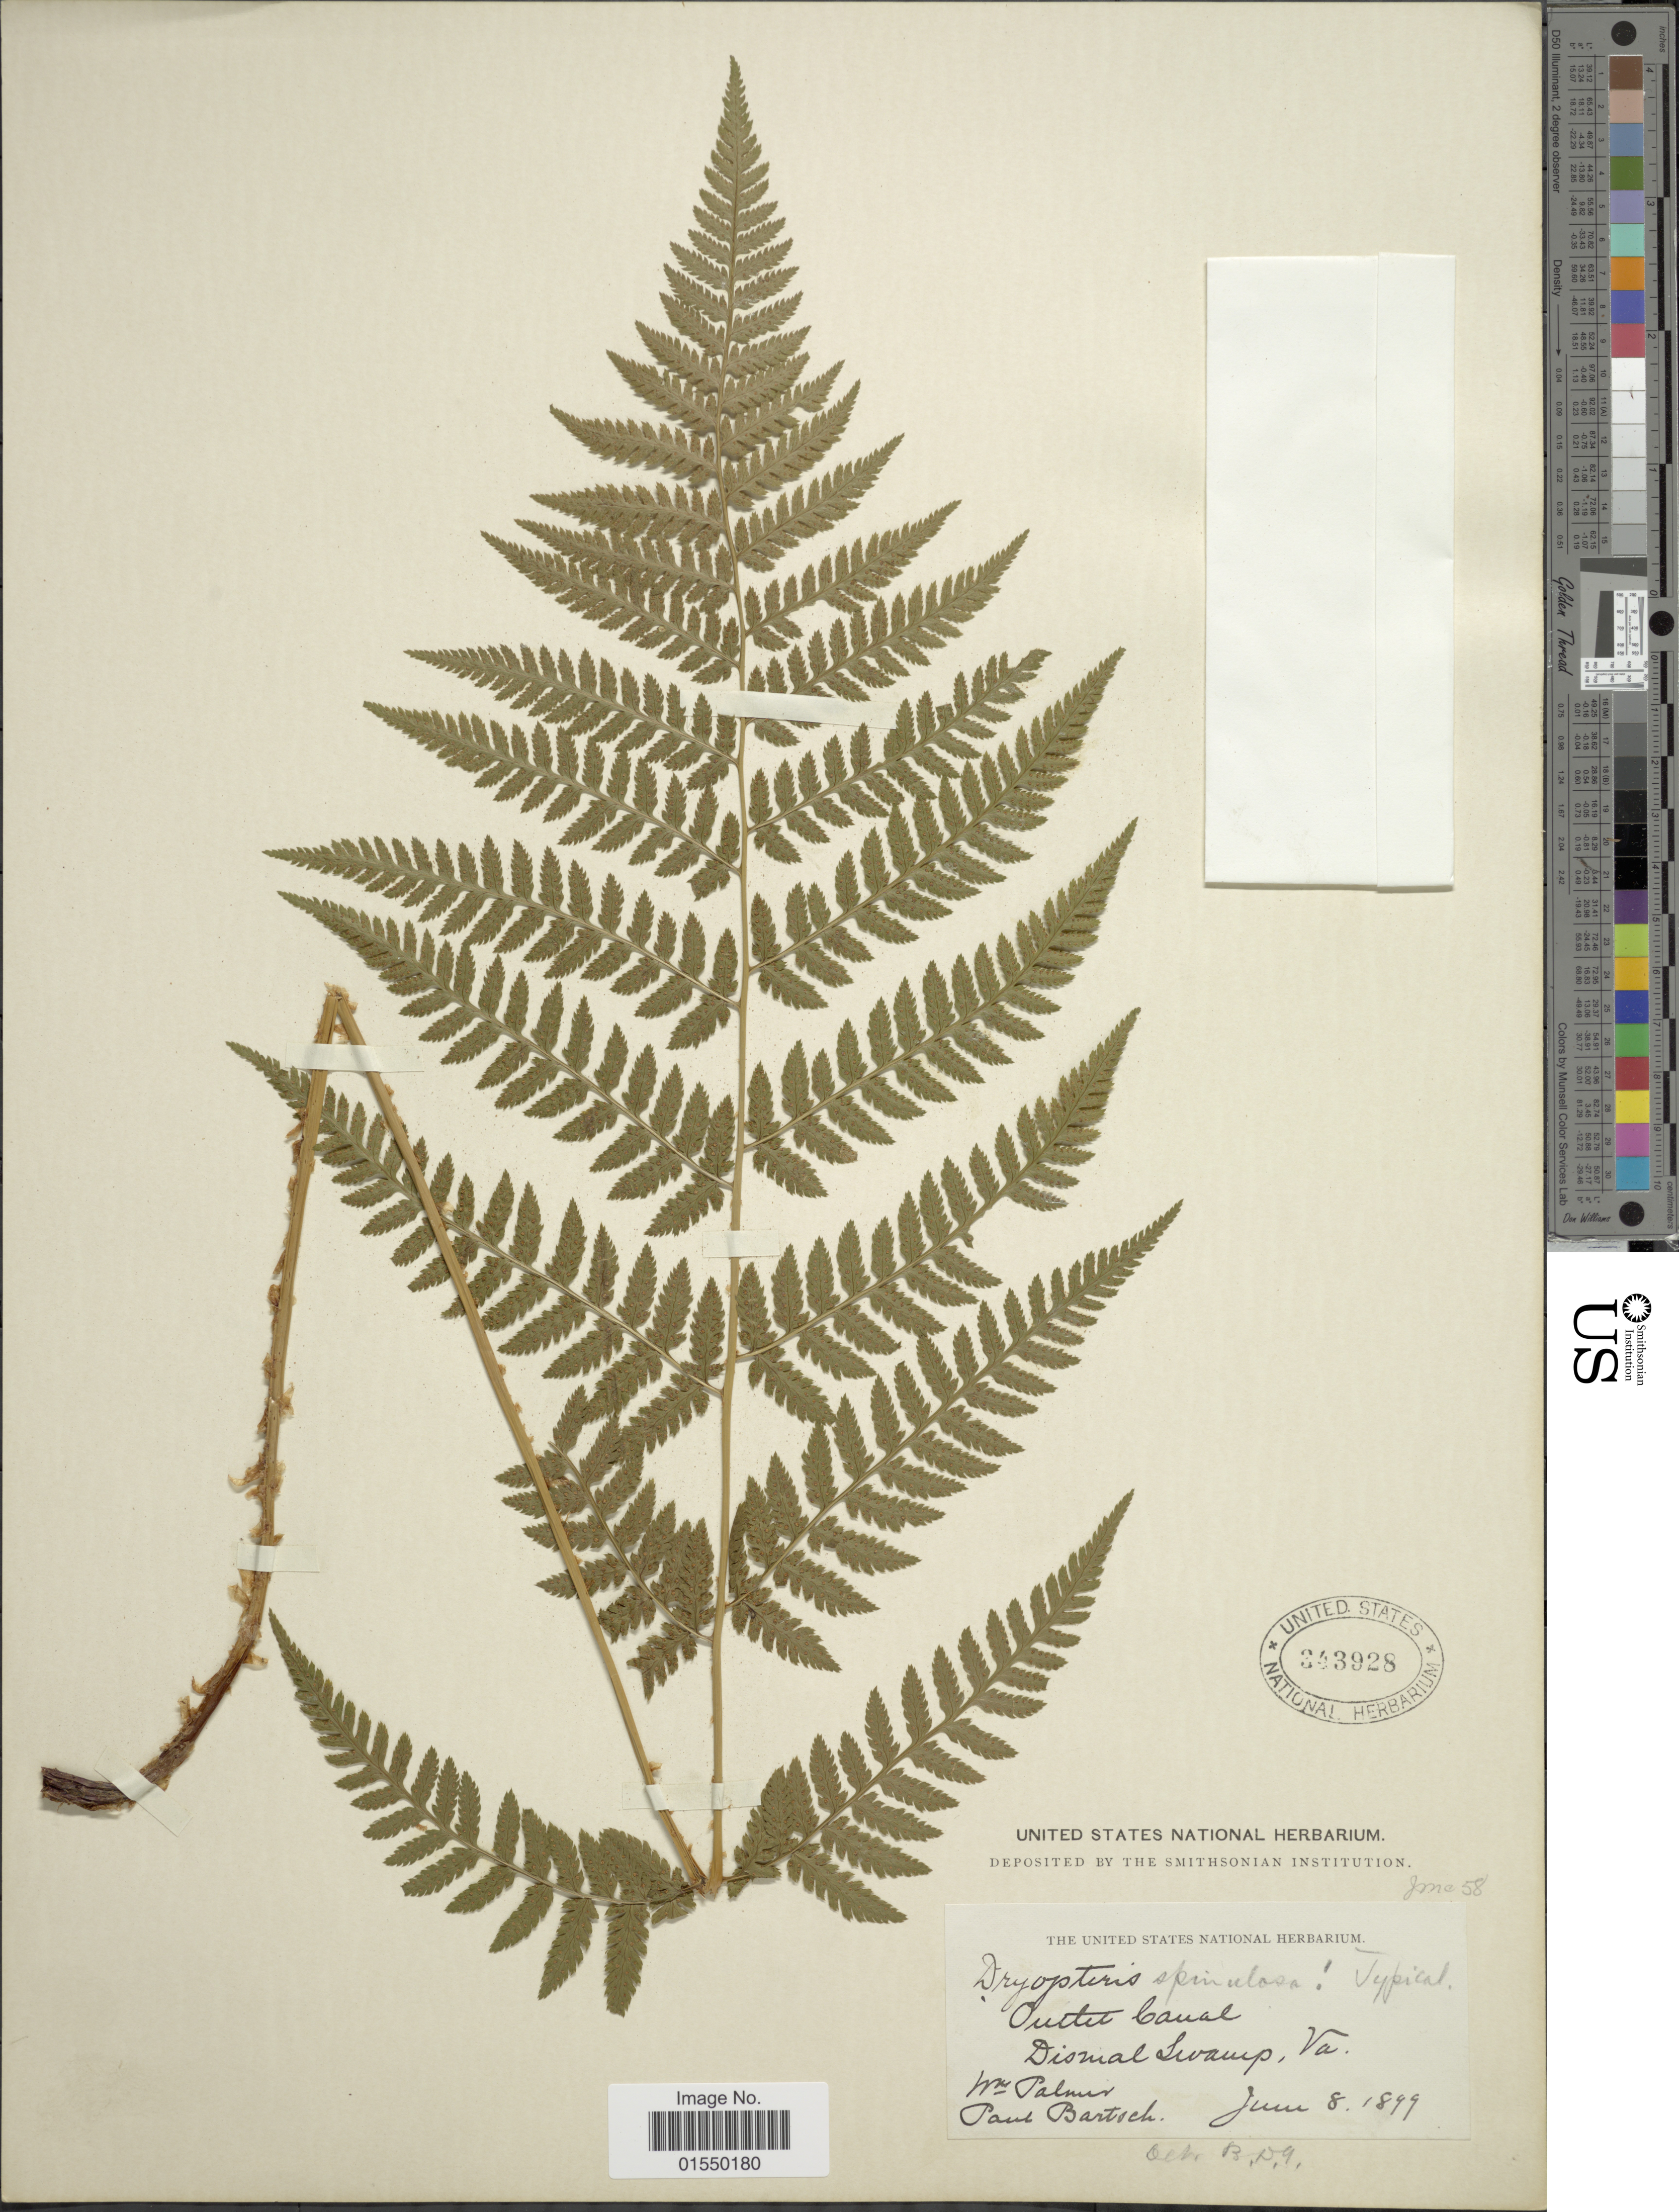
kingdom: Plantae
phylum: Tracheophyta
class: Polypodiopsida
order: Polypodiales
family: Dryopteridaceae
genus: Dryopteris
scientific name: Dryopteris carthusiana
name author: (Villars) H.P. Fuchs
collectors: W. Palmer & P. Bartsch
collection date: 1899-06-08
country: United States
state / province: Virginia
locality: Oulet Canal, Dismal Swamp, Va.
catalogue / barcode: US 343928